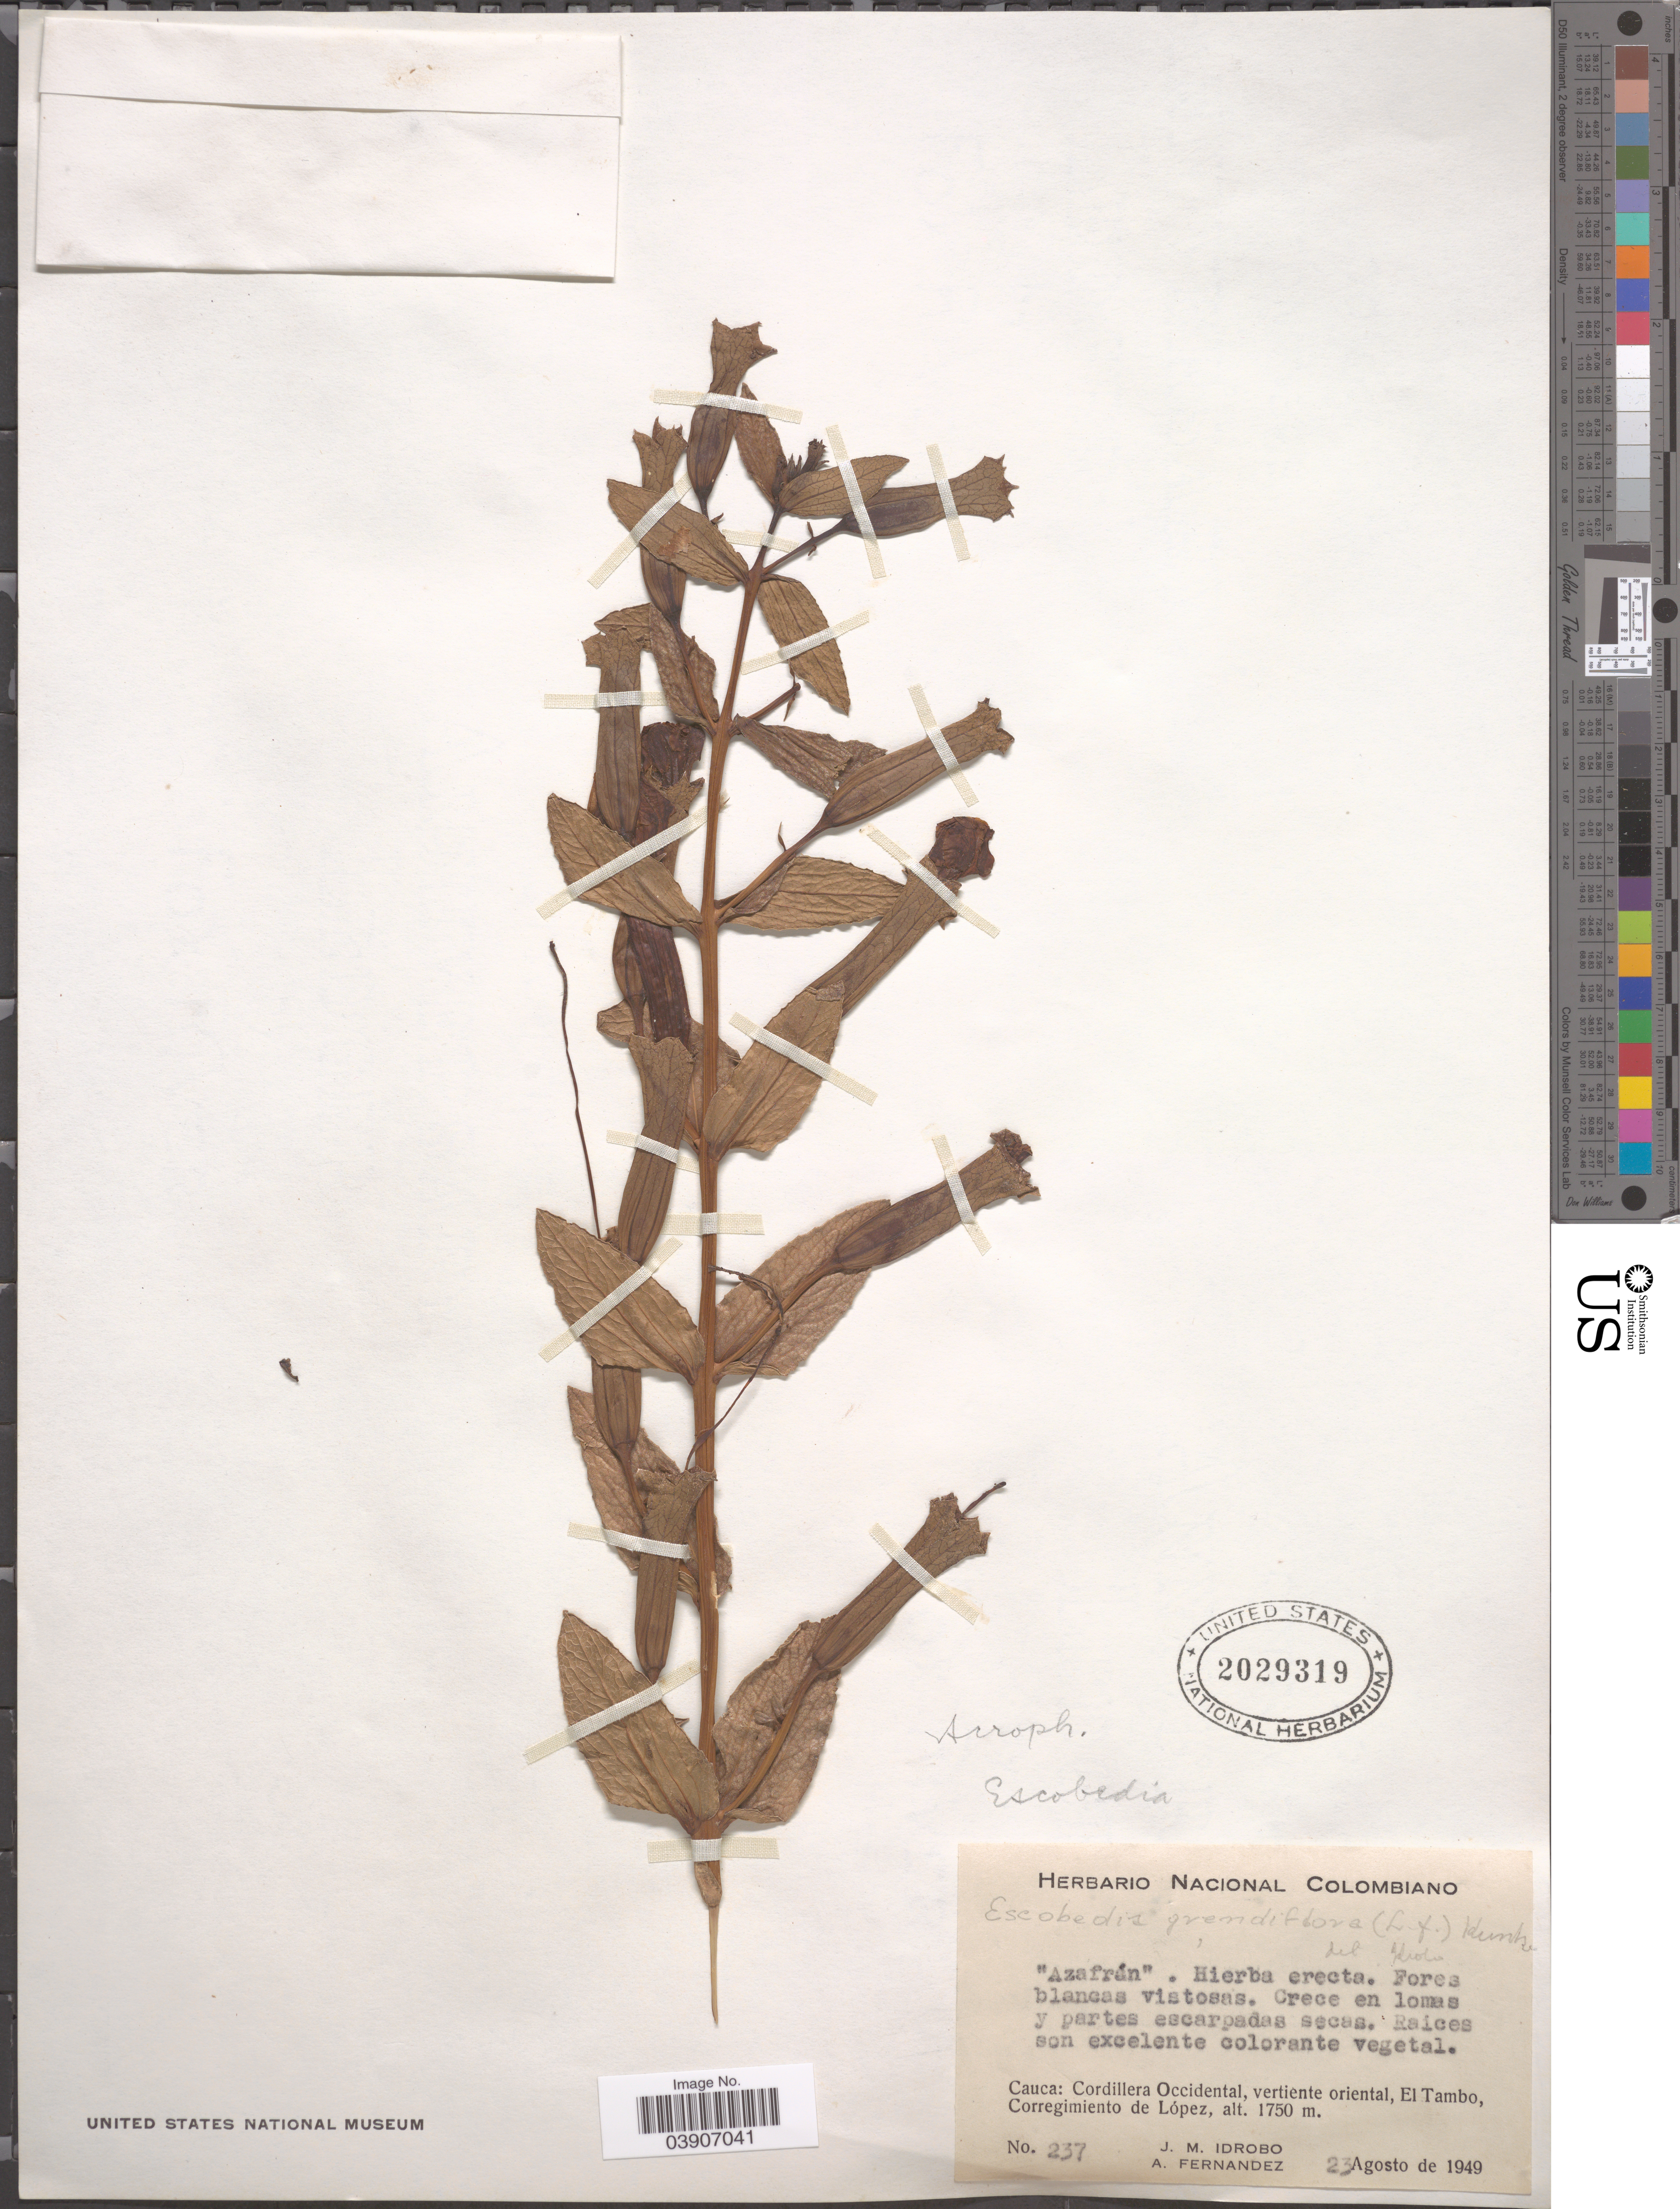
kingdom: Plantae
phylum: Tracheophyta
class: Magnoliopsida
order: Lamiales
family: Orobanchaceae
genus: Escobedia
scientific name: Escobedia grandiflora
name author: (L. f.) Kuntze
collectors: J. M. Idrobo & A. Fernandez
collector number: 237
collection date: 1949-08-23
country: Colombia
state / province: Cauca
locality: Cordillera Occidental, vertiente oriental, El Tambo, Corregimiento de López.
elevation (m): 1750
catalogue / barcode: US 2029319